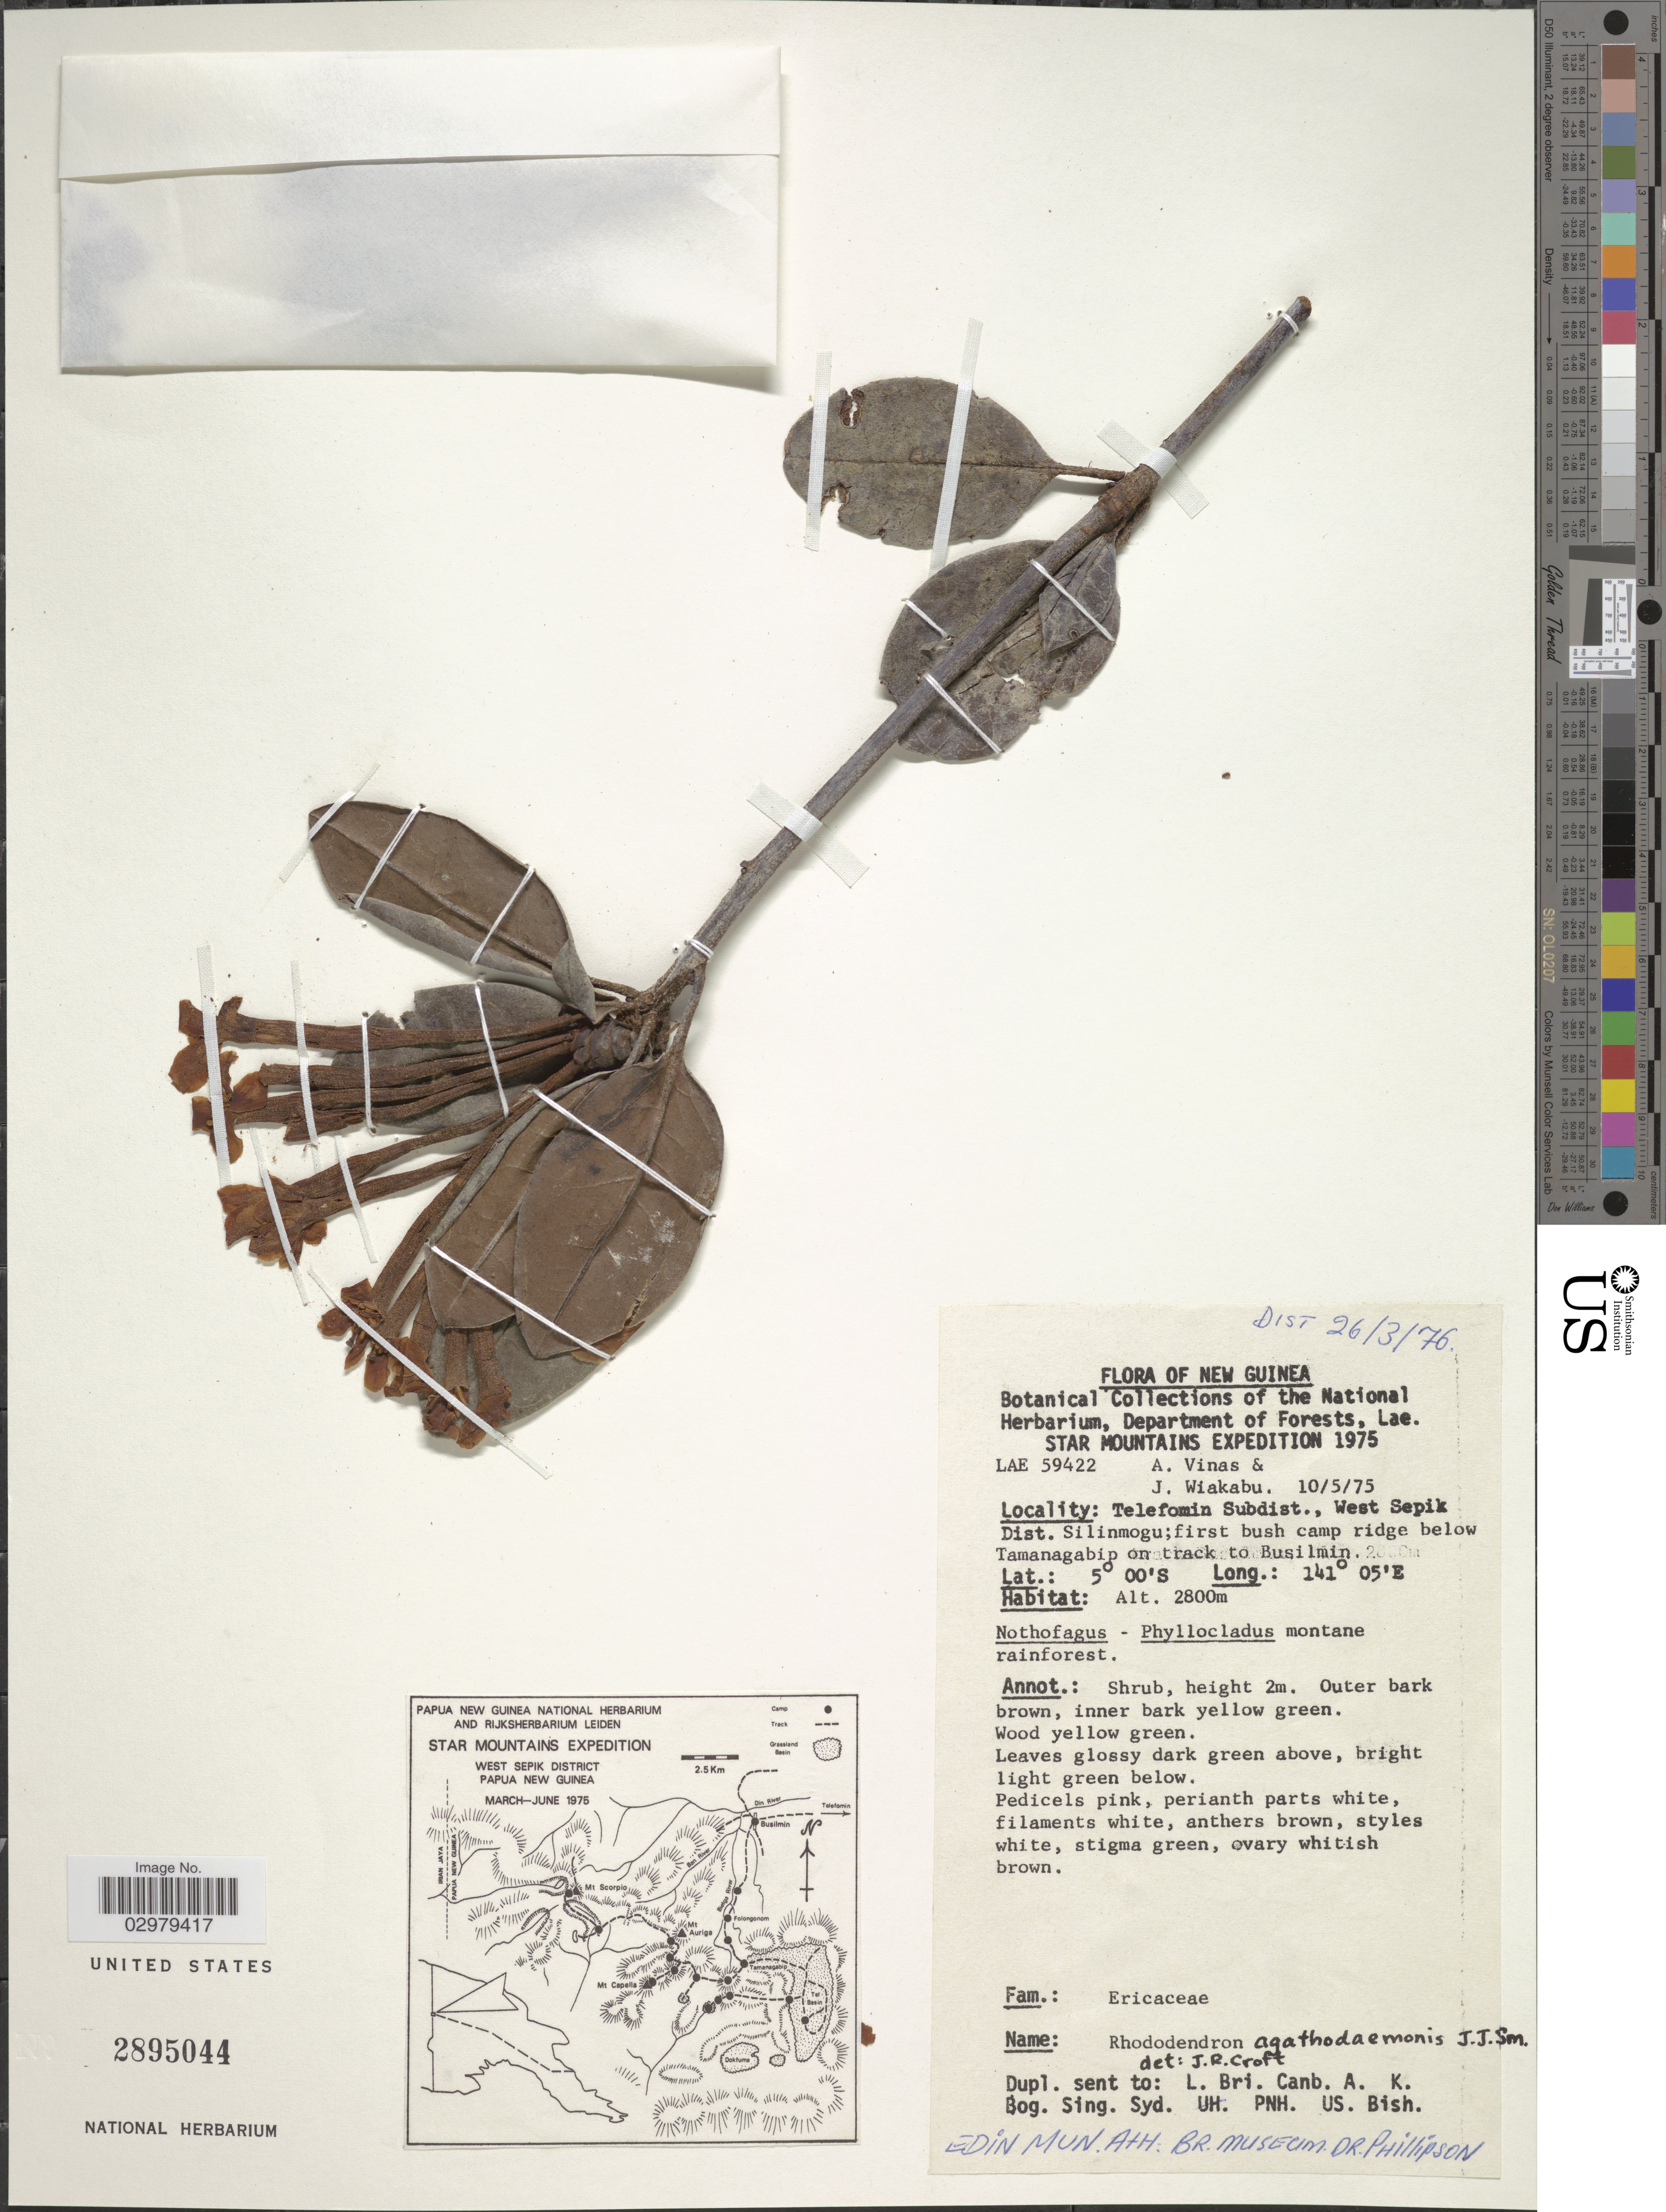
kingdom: Plantae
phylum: Tracheophyta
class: Magnoliopsida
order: Ericales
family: Ericaceae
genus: Rhododendron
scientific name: Rhododendron agathodaemonis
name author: J.J. Sm.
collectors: A. Vinas & J. Wiakabu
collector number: LAE 59422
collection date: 1975-05-10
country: Papua New Guinea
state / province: Sandaun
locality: New Guinea. Telefomin Subdist., West Sepik Dist. Silinmogu; ridge below Tamanagabip on track to Busilmin.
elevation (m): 2800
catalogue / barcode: US 2895044